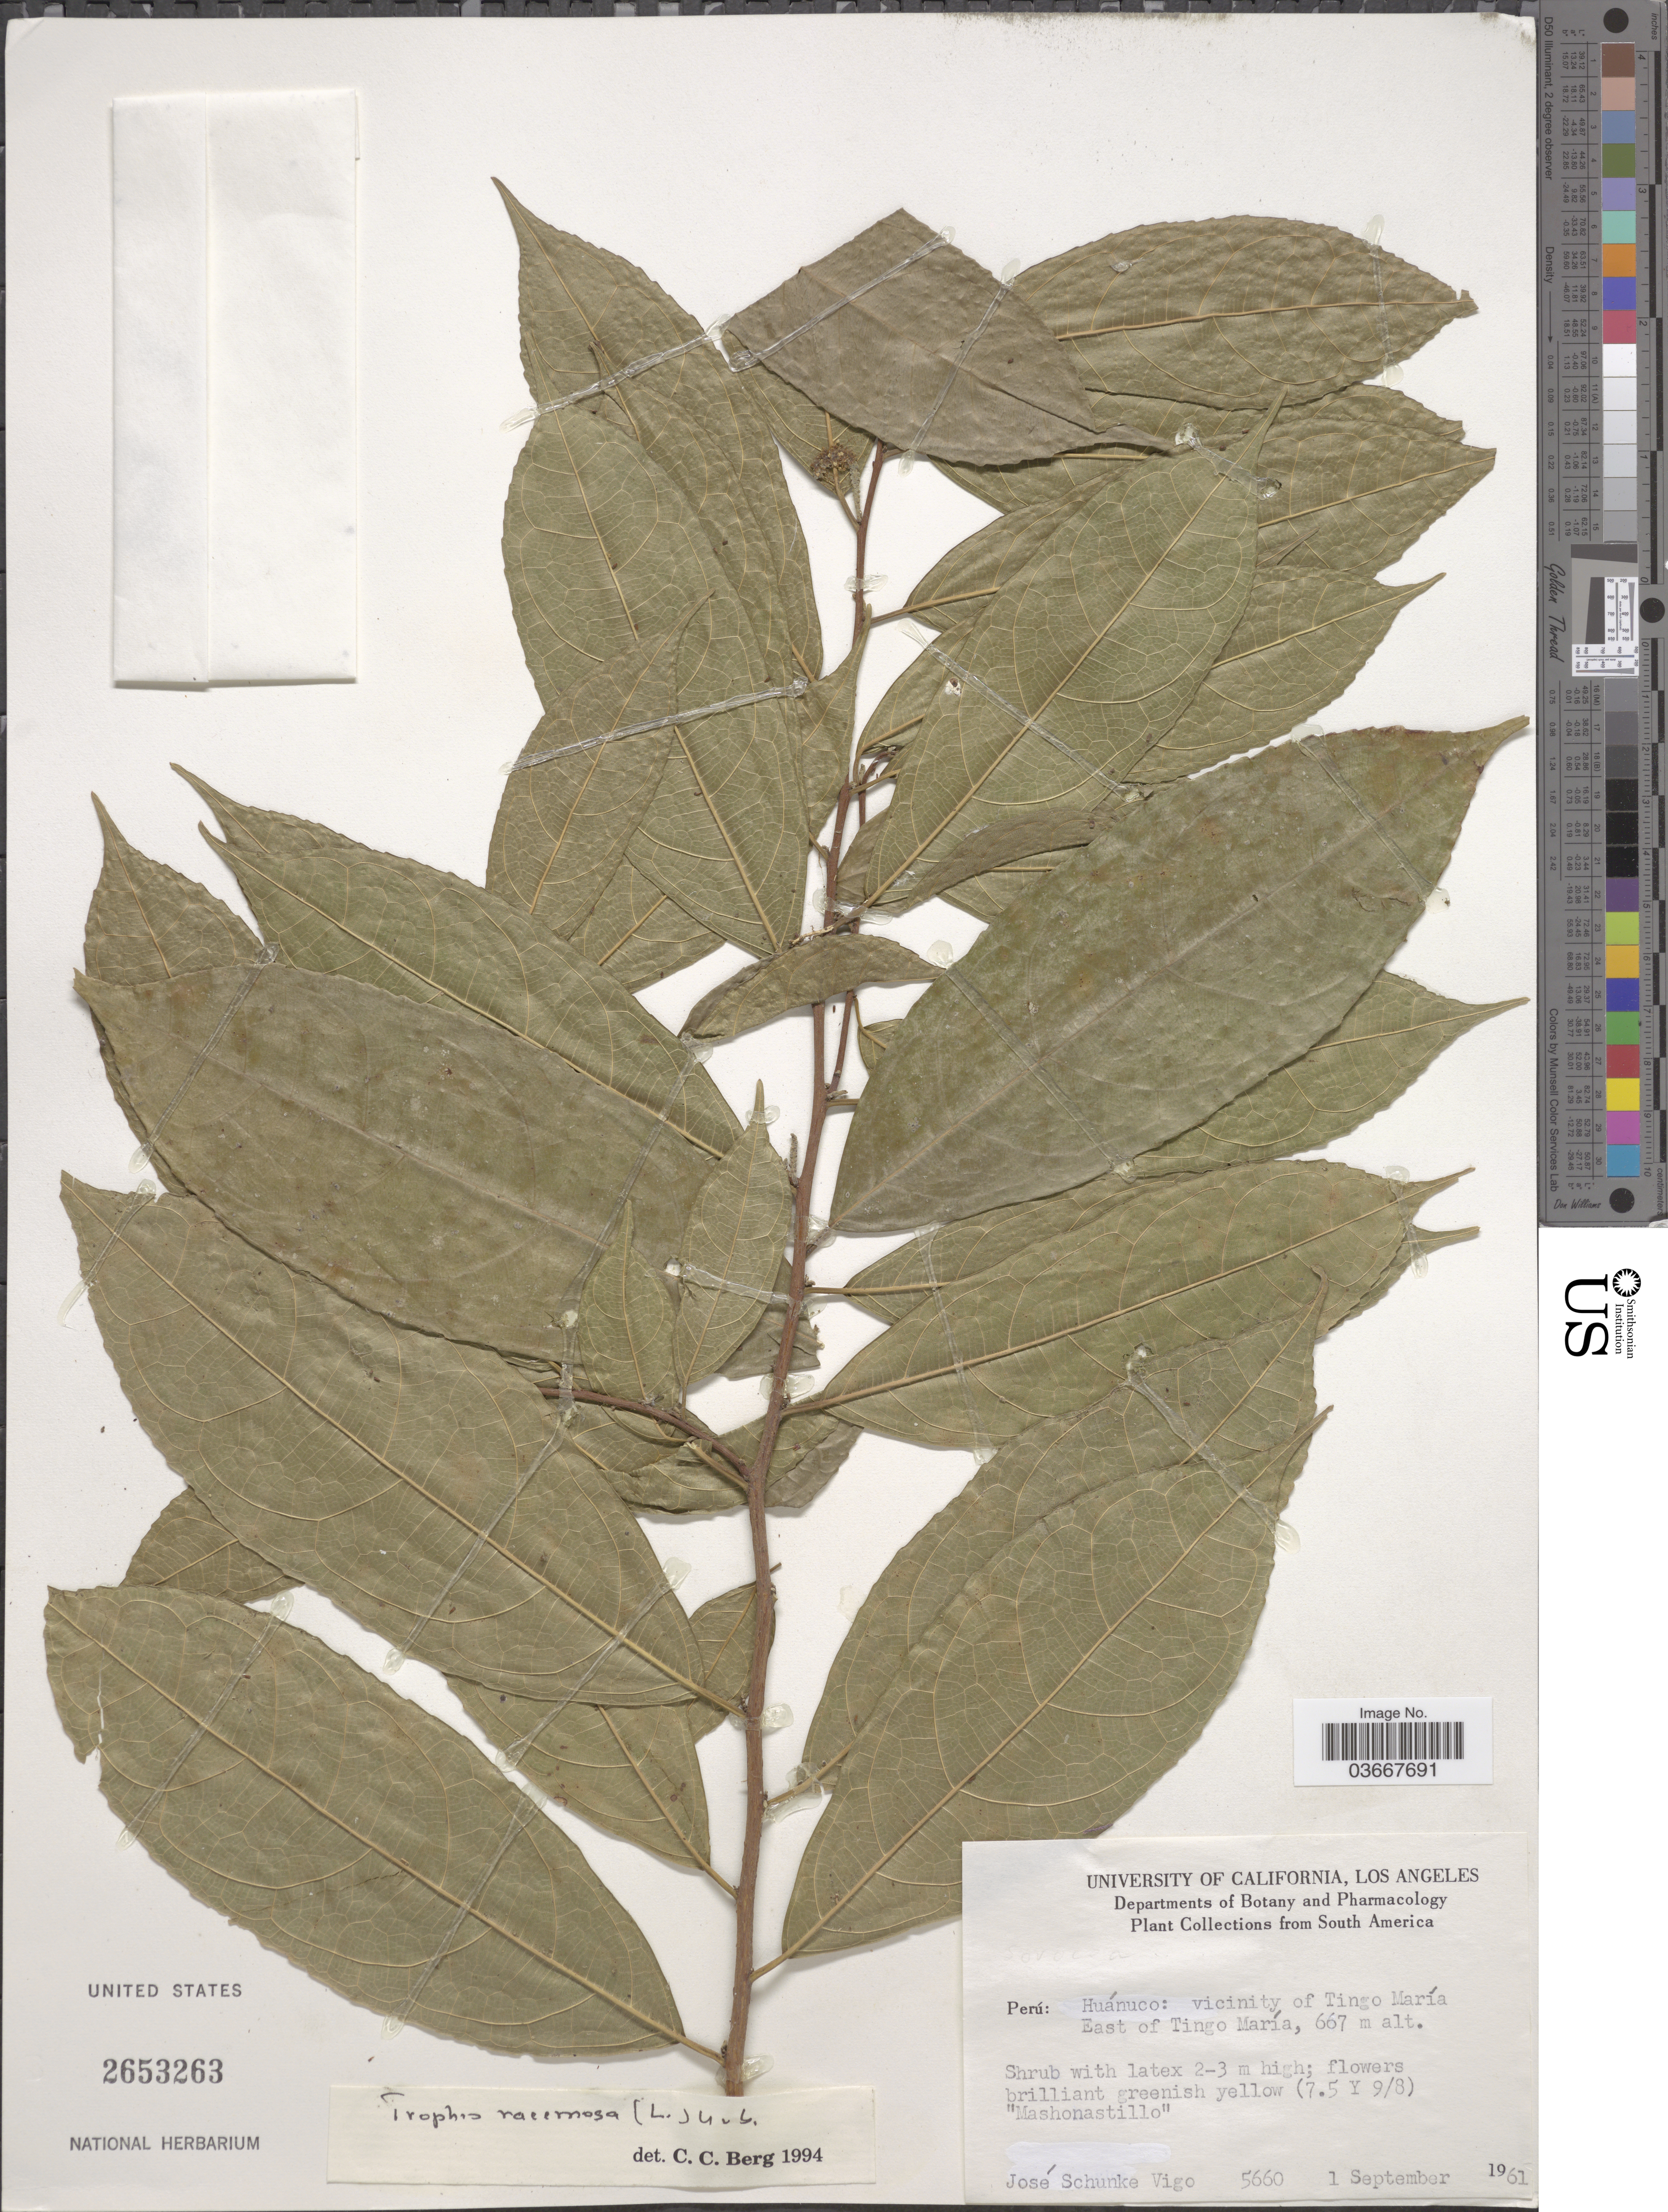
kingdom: Plantae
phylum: Tracheophyta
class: Magnoliopsida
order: Rosales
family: Moraceae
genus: Trophis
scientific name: Trophis racemosa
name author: (L.) Urb.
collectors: J. Schunke Vigo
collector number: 5660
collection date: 1961-09-01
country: Peru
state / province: Huánuco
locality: Huánuco: vicinity of Tingo María East of Tingo María.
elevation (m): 667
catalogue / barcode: US 2653263